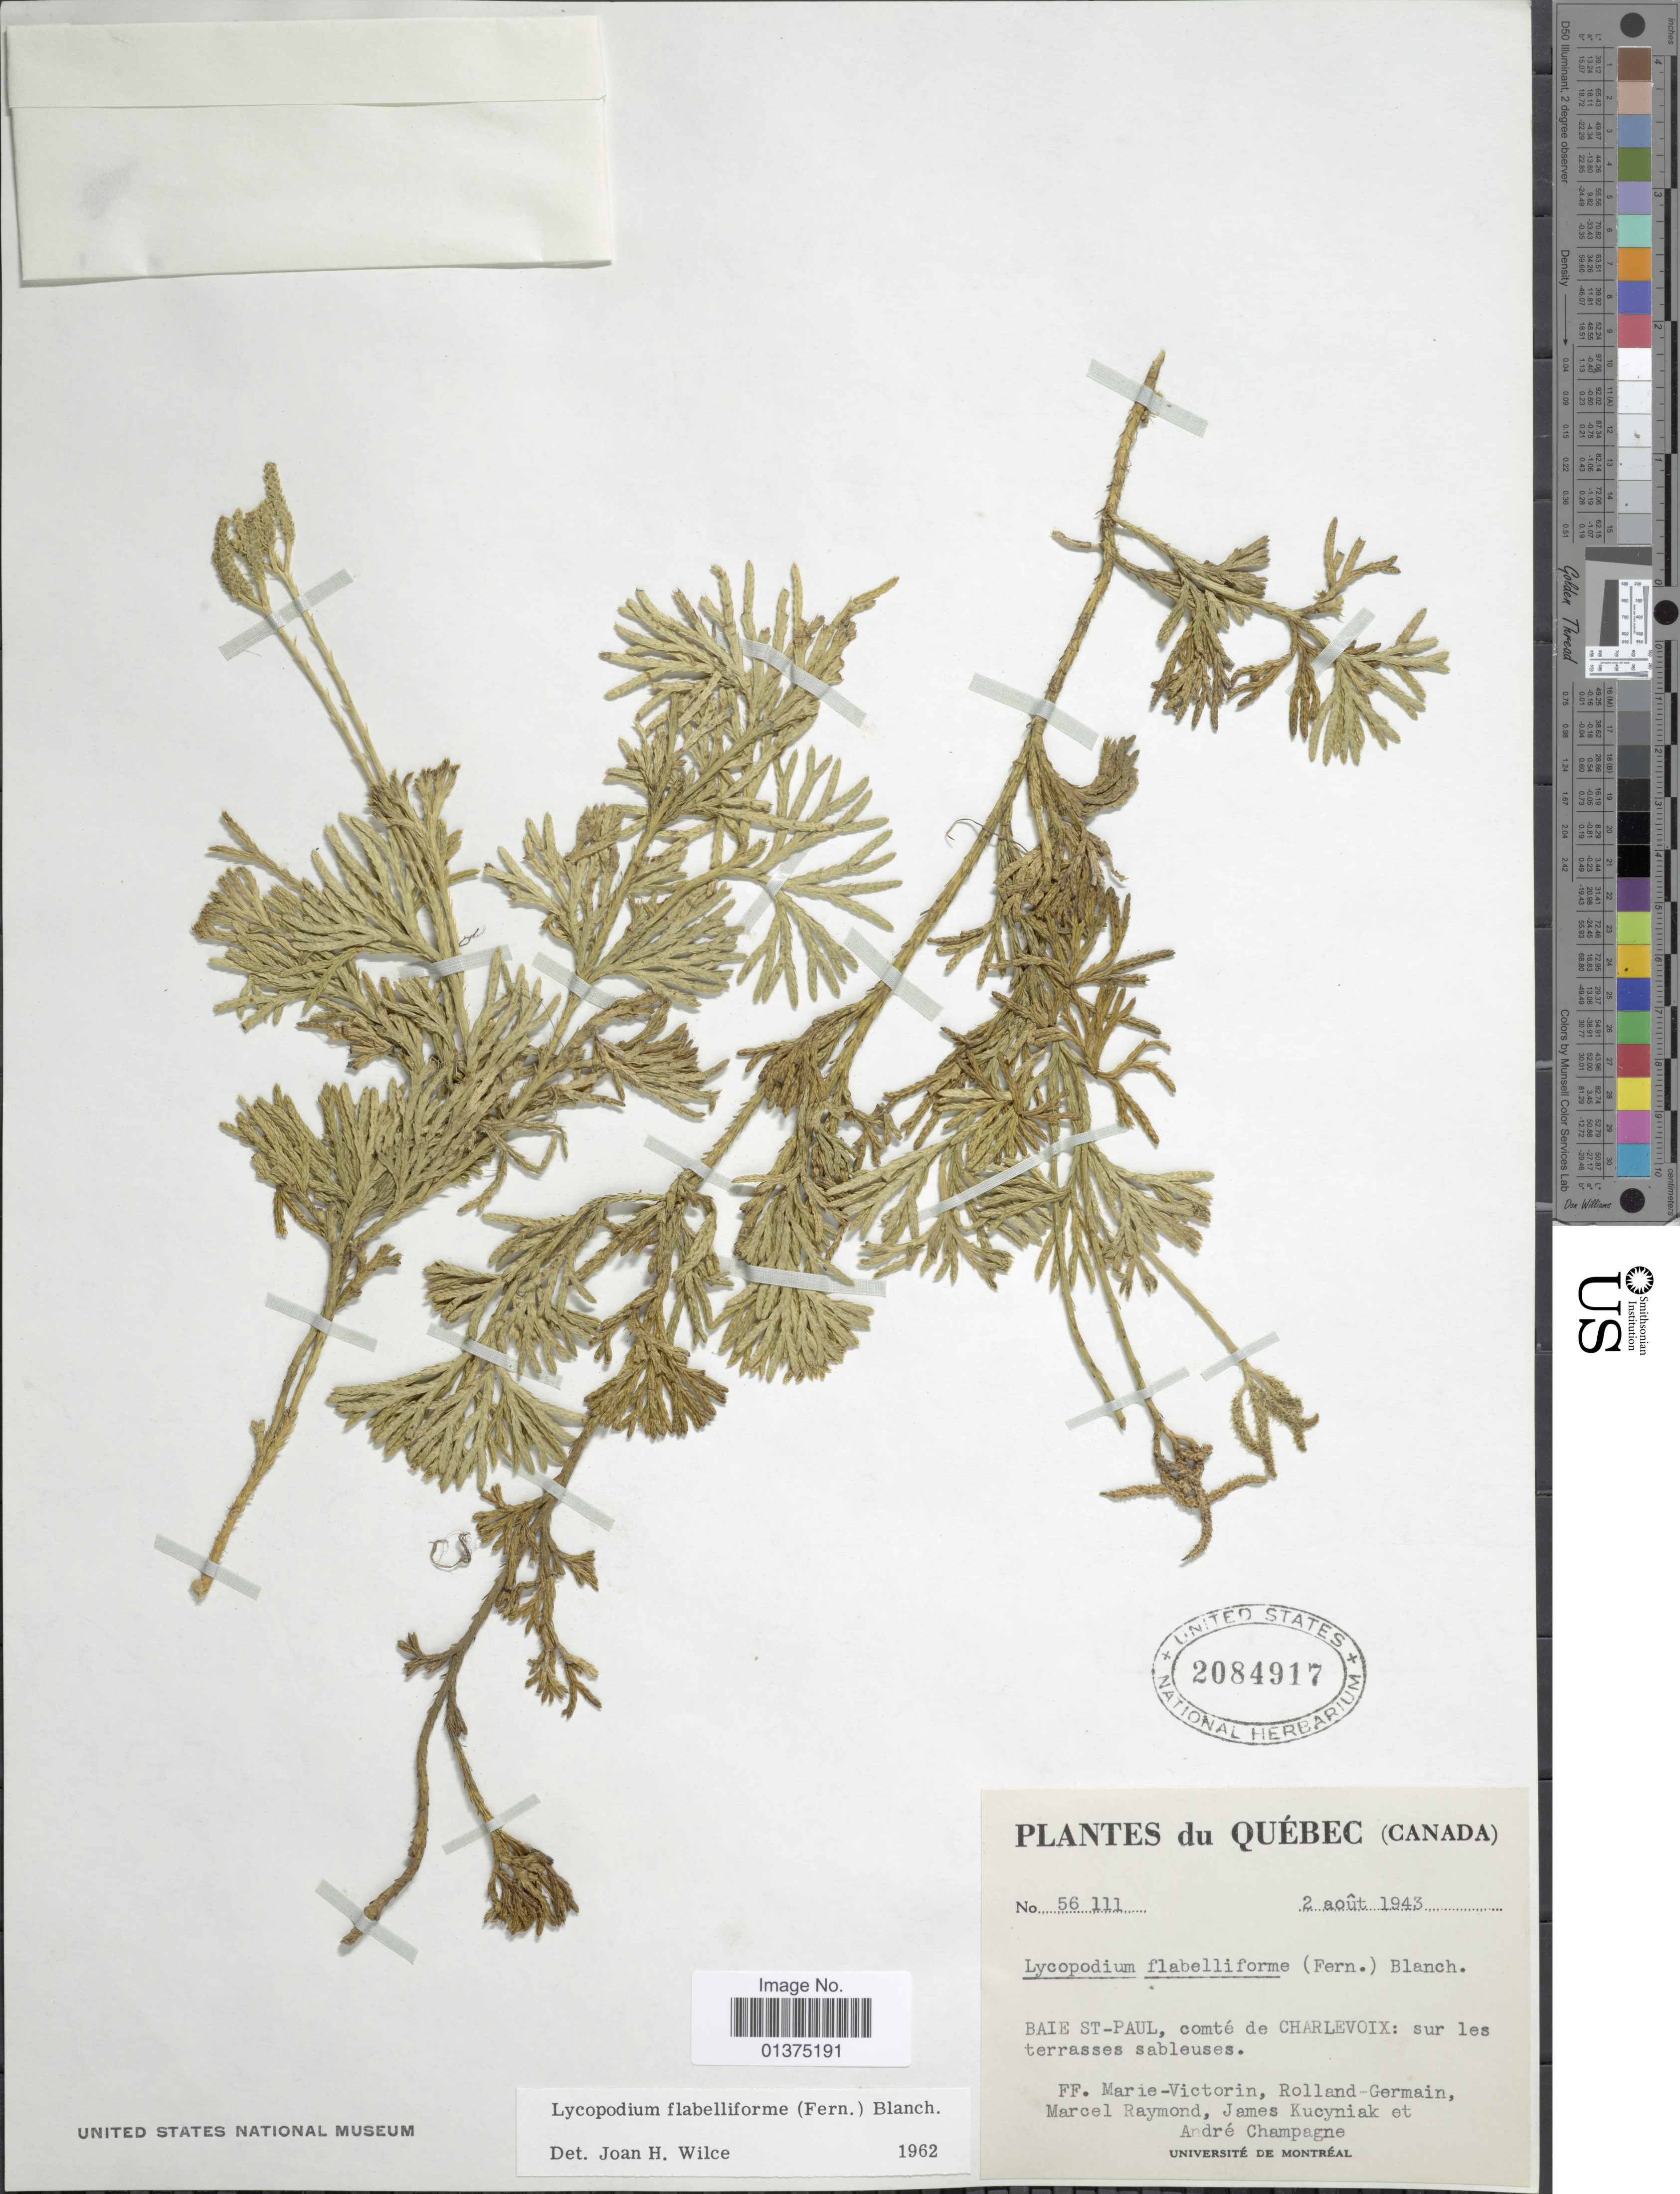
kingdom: Plantae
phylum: Tracheophyta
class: Lycopodiopsida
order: Lycopodiales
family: Lycopodiaceae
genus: Diphasiastrum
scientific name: Diphasiastrum digitatum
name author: (Dill. ex A. Braun) Holub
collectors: Fr. Marie-Victorin, Rolland-Germain, M. Raymond, J. Kucyniak & A. Champagne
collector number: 56111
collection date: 1943-08-02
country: Canada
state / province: Quebec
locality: Baie St-Paul, conté de Charlevoix: sur les terrasses sableises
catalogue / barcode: US 2084917